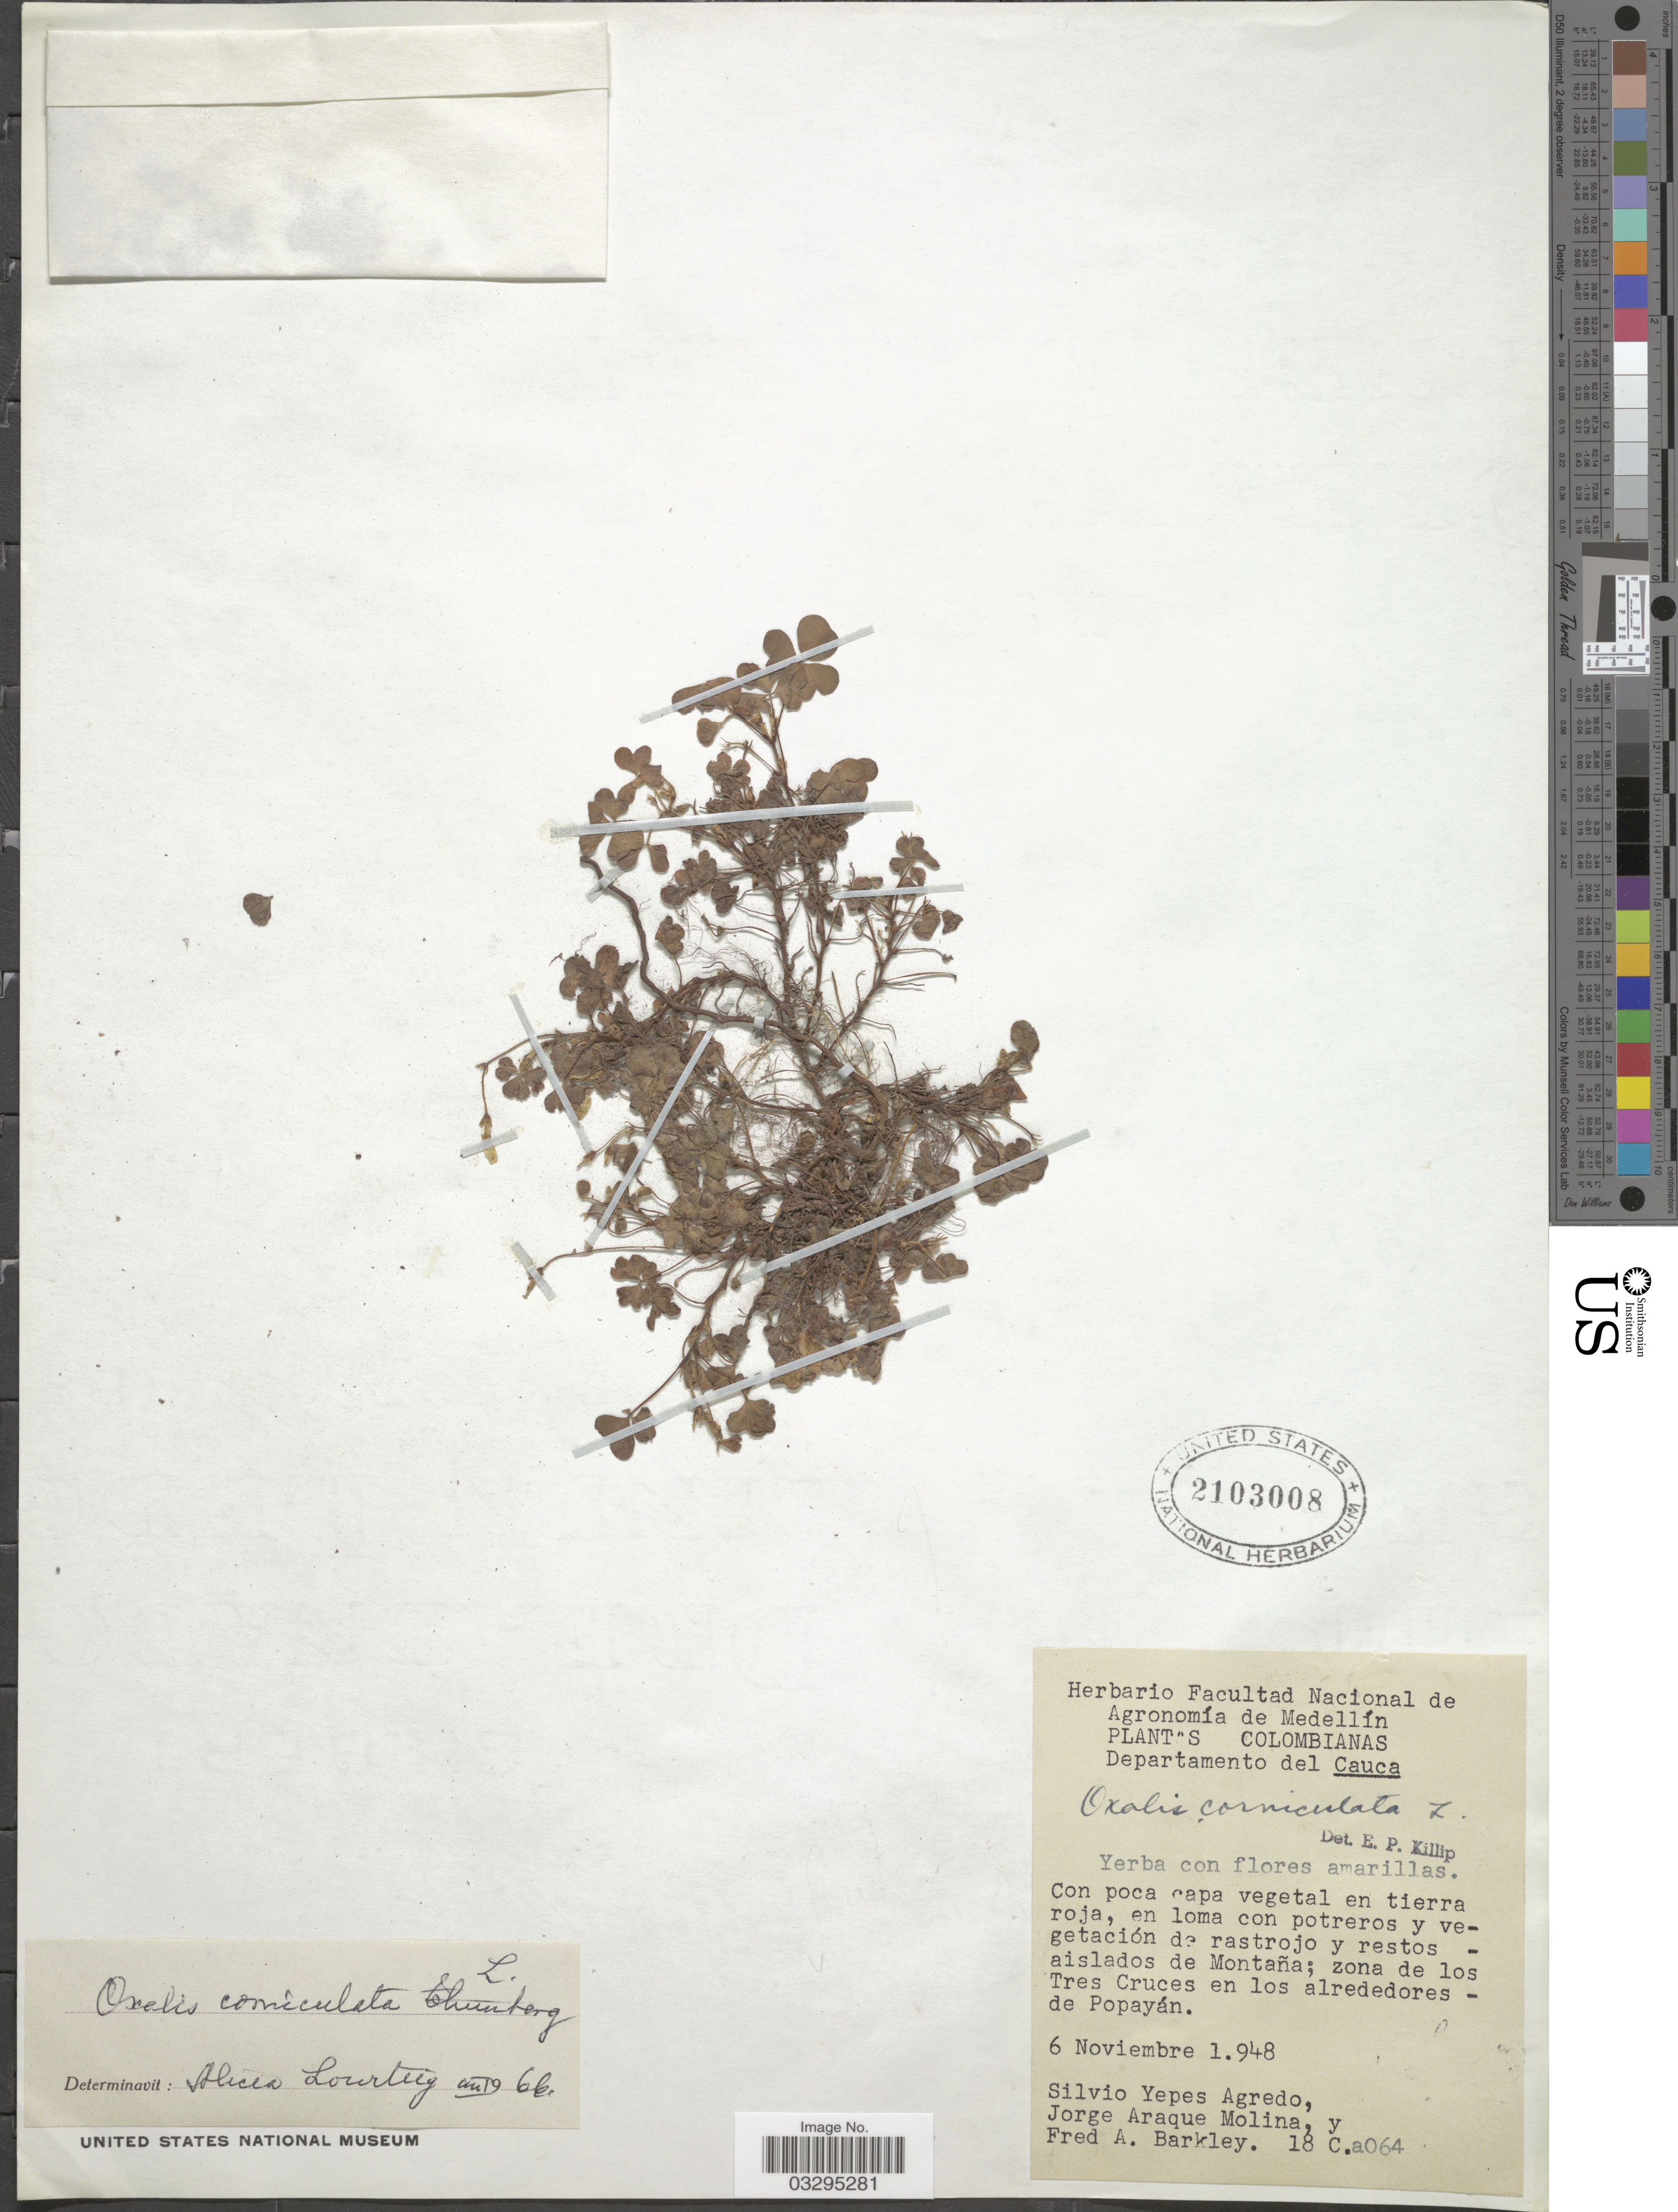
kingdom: Plantae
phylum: Tracheophyta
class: Magnoliopsida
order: Oxalidales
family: Oxalidaceae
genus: Oxalis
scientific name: Oxalis corniculata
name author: L.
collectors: S. Yepes-Agredo, J. Araque Molina & F. A. Barkley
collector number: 18Ca064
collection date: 1948-11-06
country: Colombia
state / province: Cauca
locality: Departamento del Cauca. Aislados de Montaña; zona de los Tres Cruces en los alrededores - de Popayán.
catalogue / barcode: US 2103008